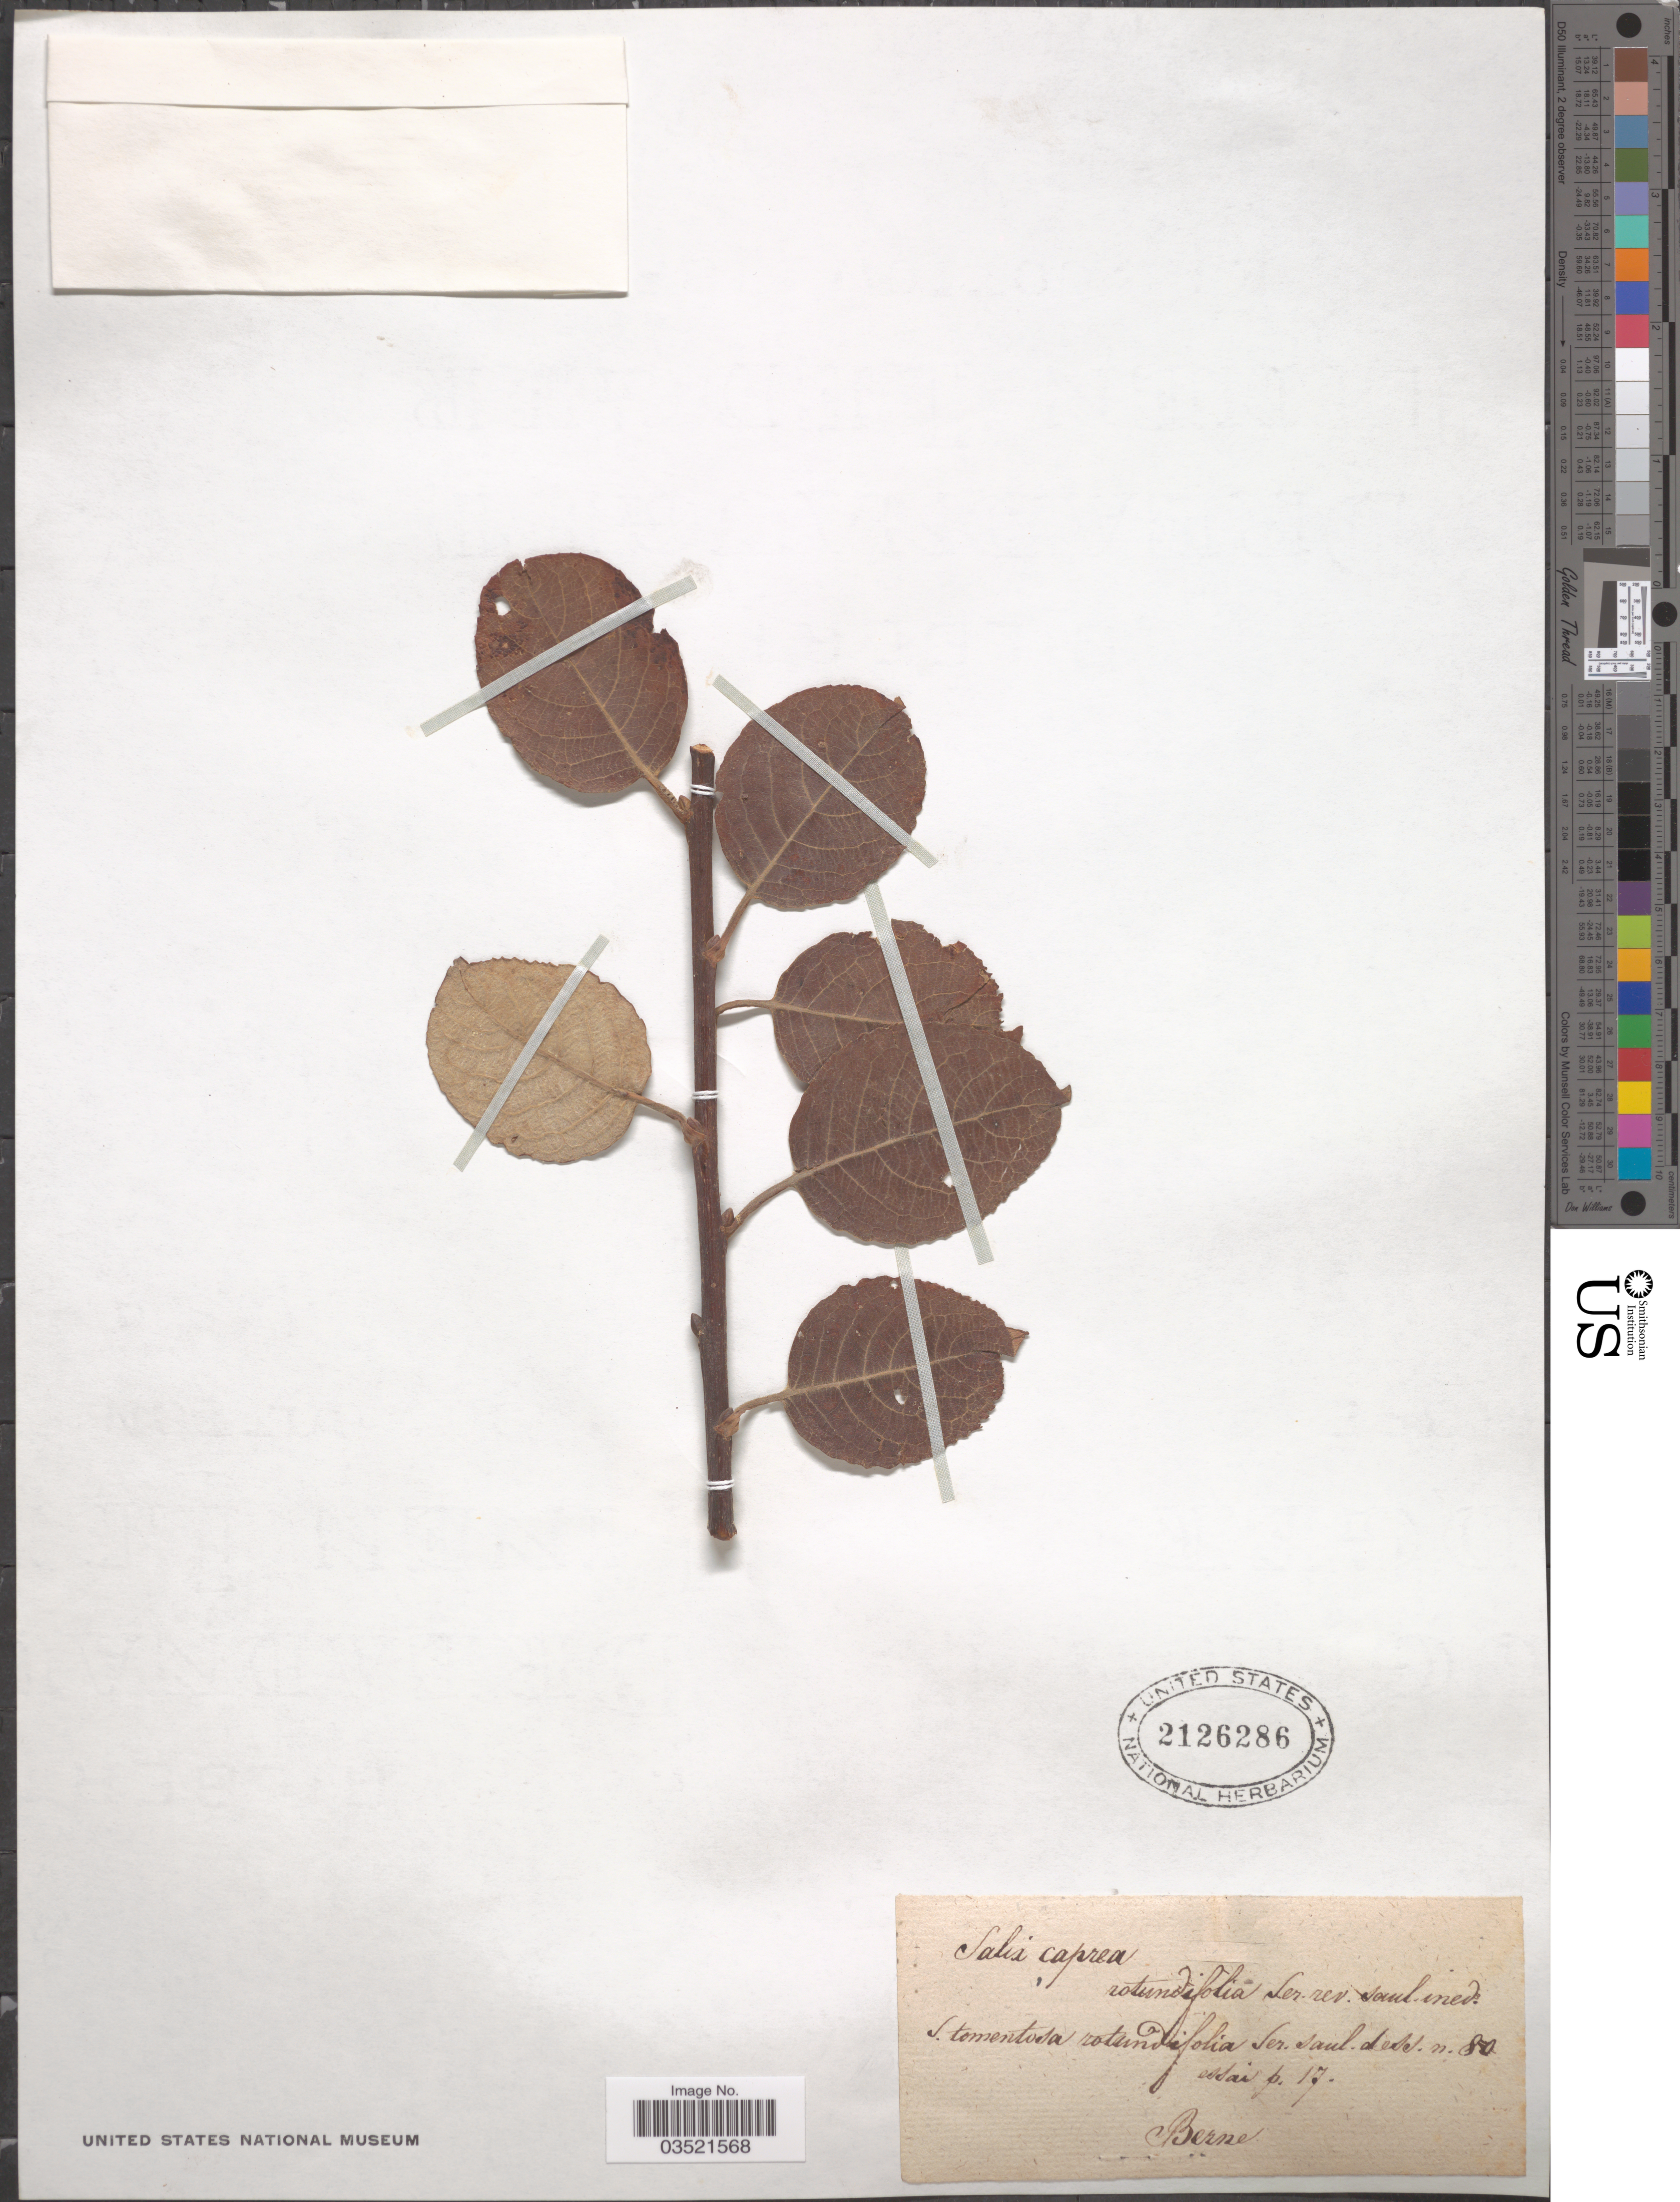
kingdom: Plantae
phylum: Tracheophyta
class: Magnoliopsida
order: Malpighiales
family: Salicaceae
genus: Salix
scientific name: Salix caprea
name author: L.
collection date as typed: Transcribed d/m/y: /5/17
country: Switzerland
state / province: Bern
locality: Berne.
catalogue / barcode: US 2126286